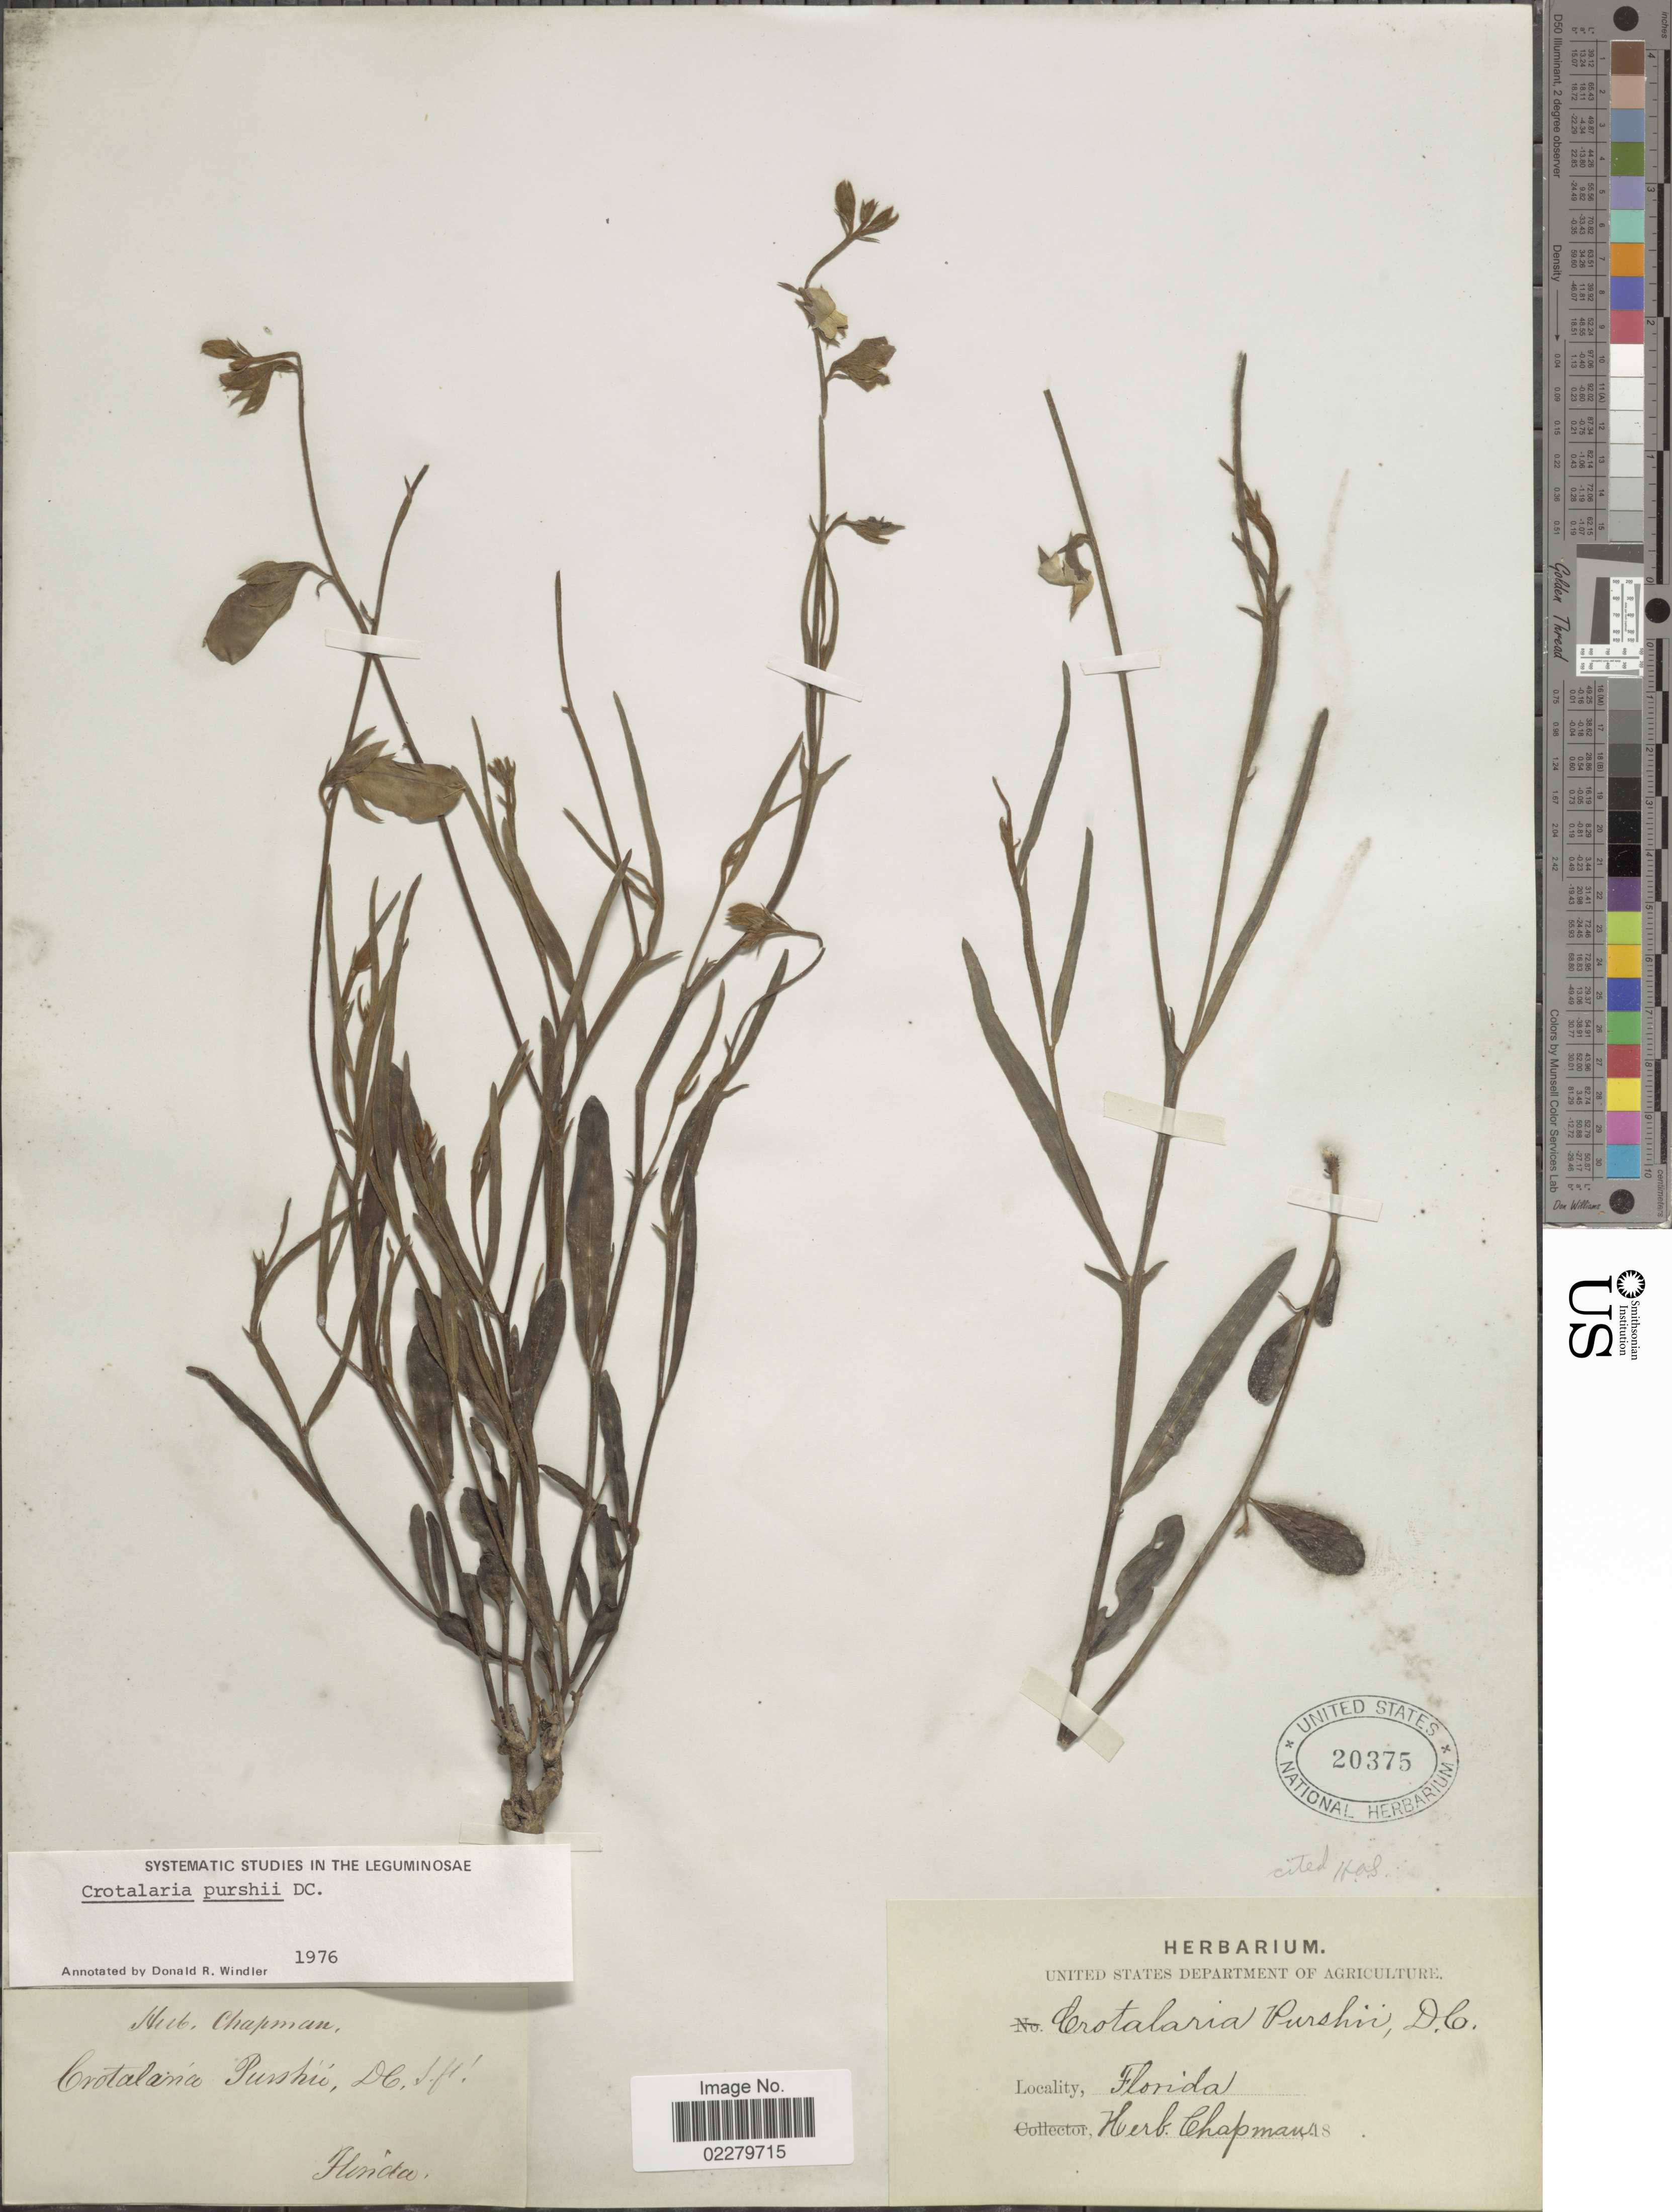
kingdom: Plantae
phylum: Tracheophyta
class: Magnoliopsida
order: Fabales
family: Fabaceae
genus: Crotalaria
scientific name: Crotalaria purshii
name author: DC.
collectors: ex herb. Chapman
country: United States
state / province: Florida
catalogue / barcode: US 20375